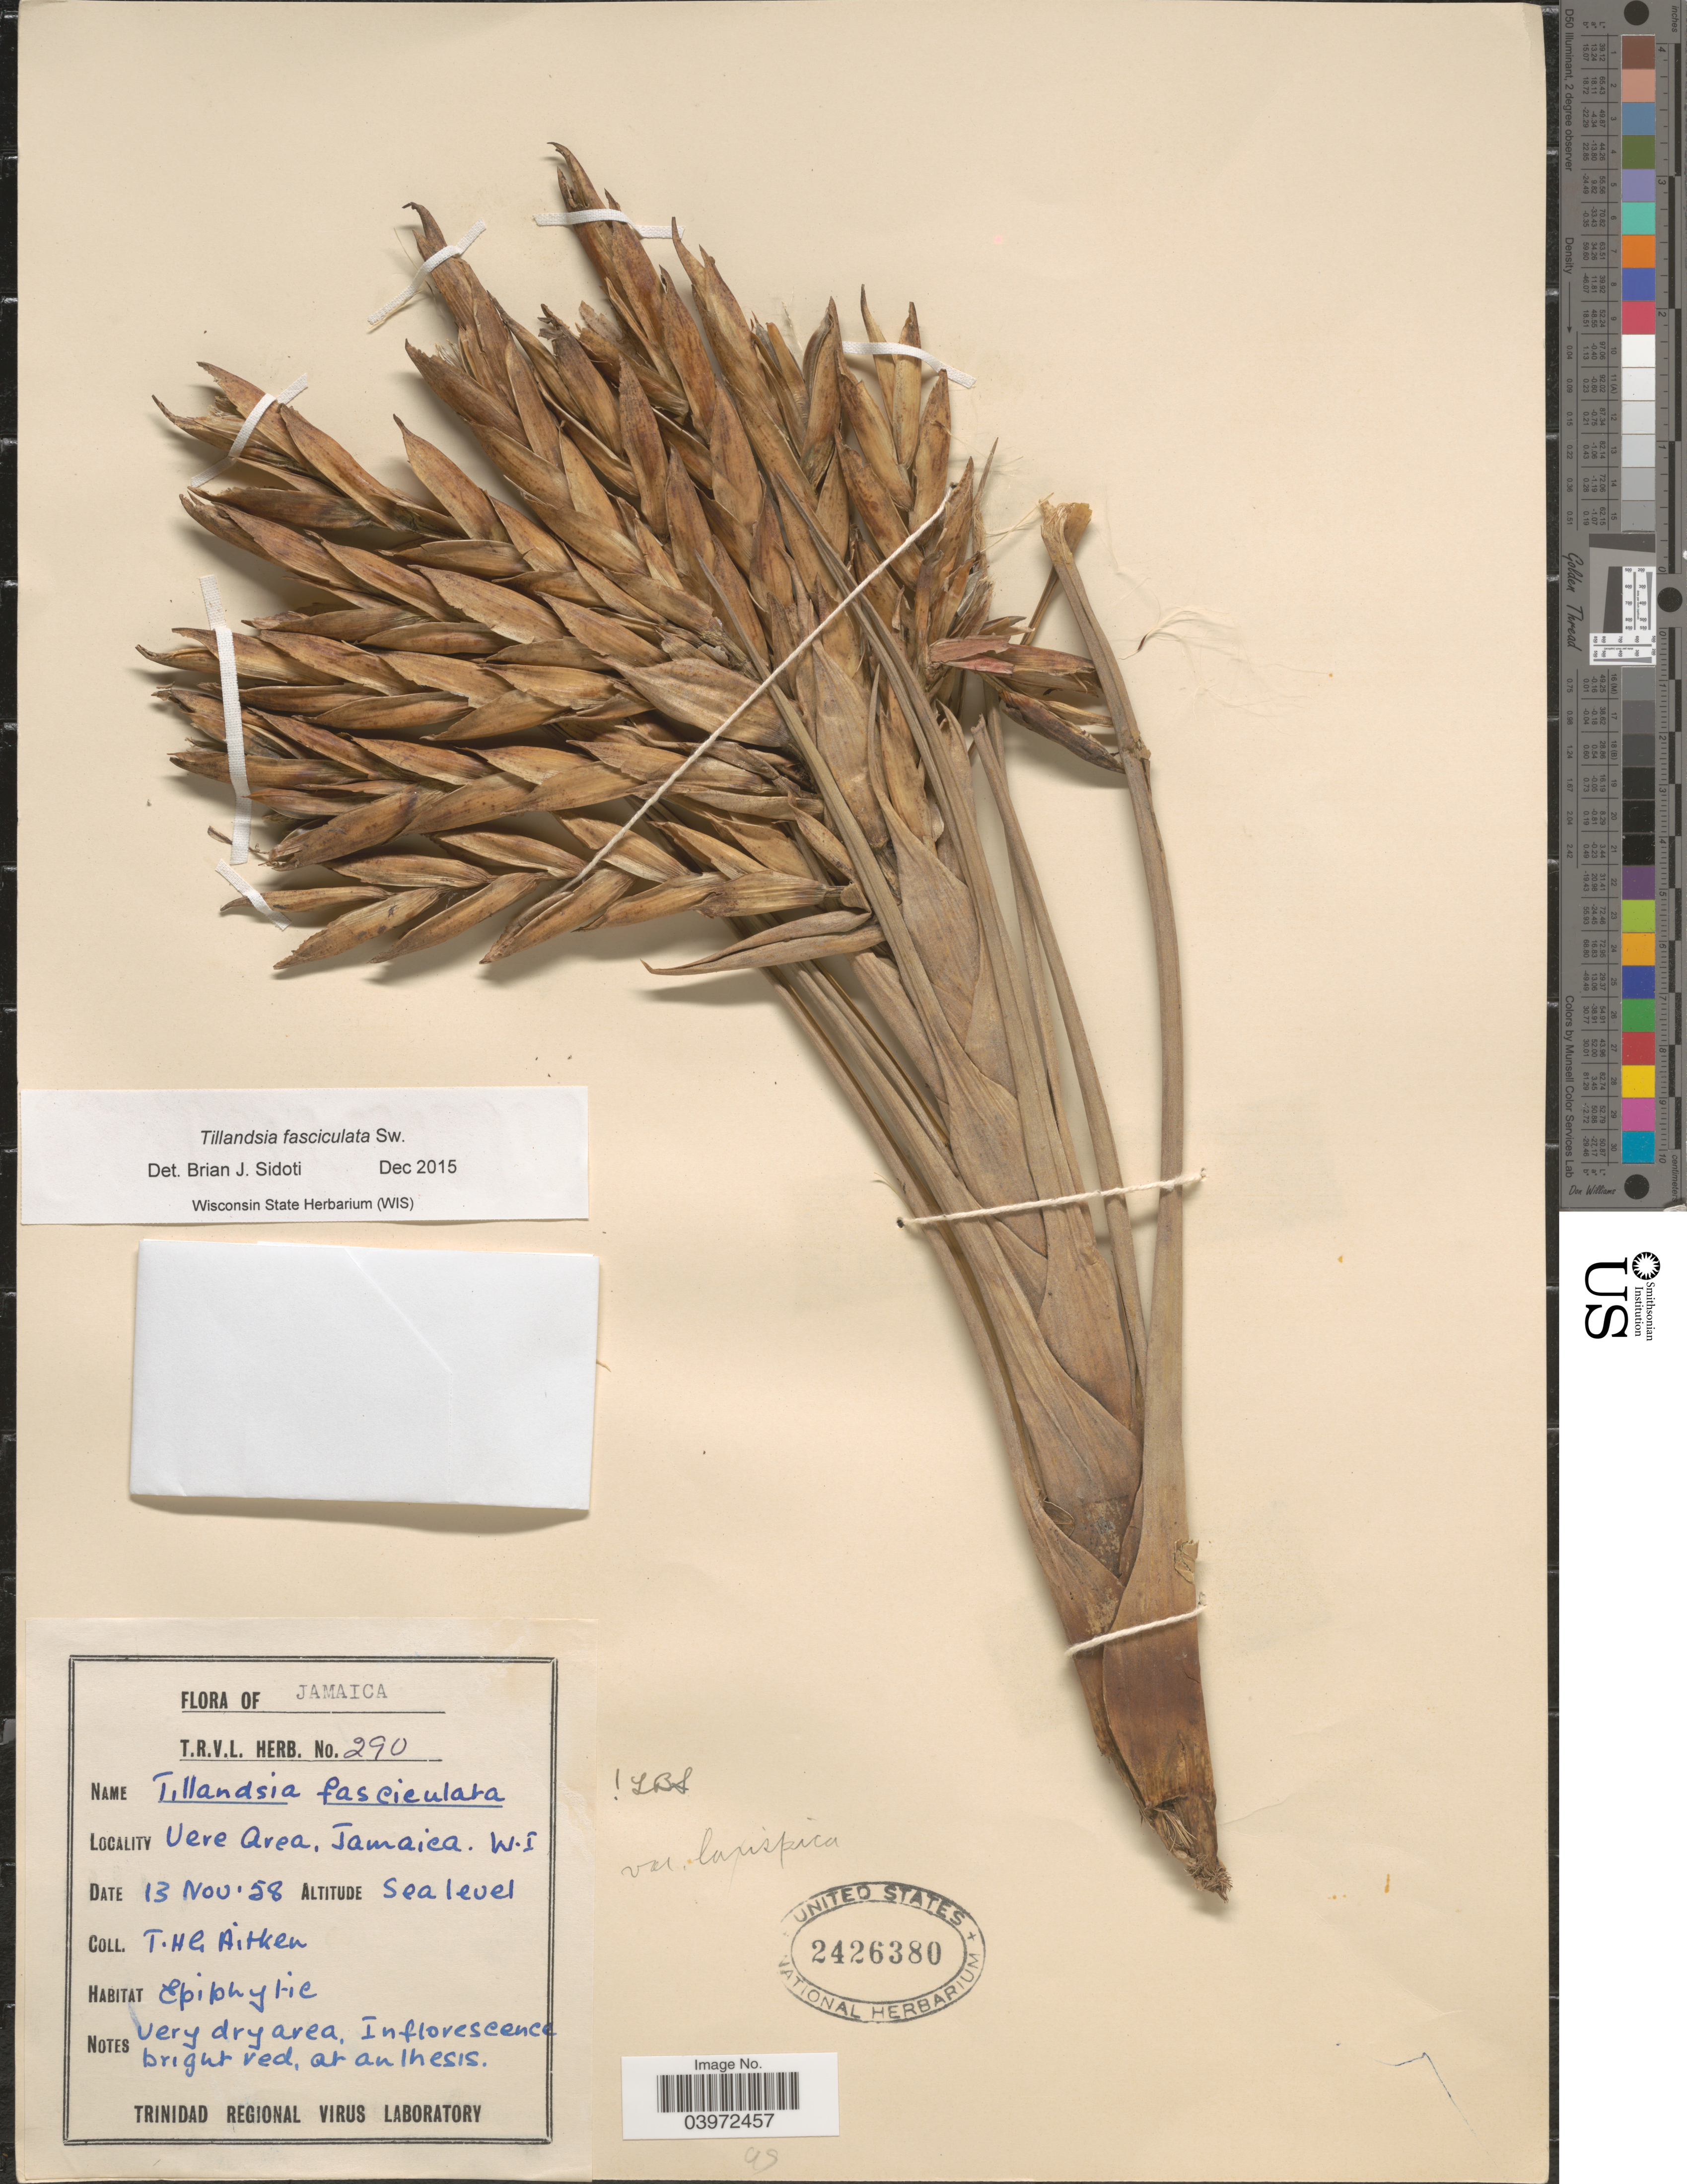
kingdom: Plantae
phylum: Tracheophyta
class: Liliopsida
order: Poales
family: Bromeliaceae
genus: Tillandsia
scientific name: Tillandsia fasciculata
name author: Sw.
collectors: T. Aitken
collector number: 290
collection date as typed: Transcribed d/m/y: 13/11/58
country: Jamaica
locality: Vere Area, Jamaica. W.I.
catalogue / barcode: US 2426380